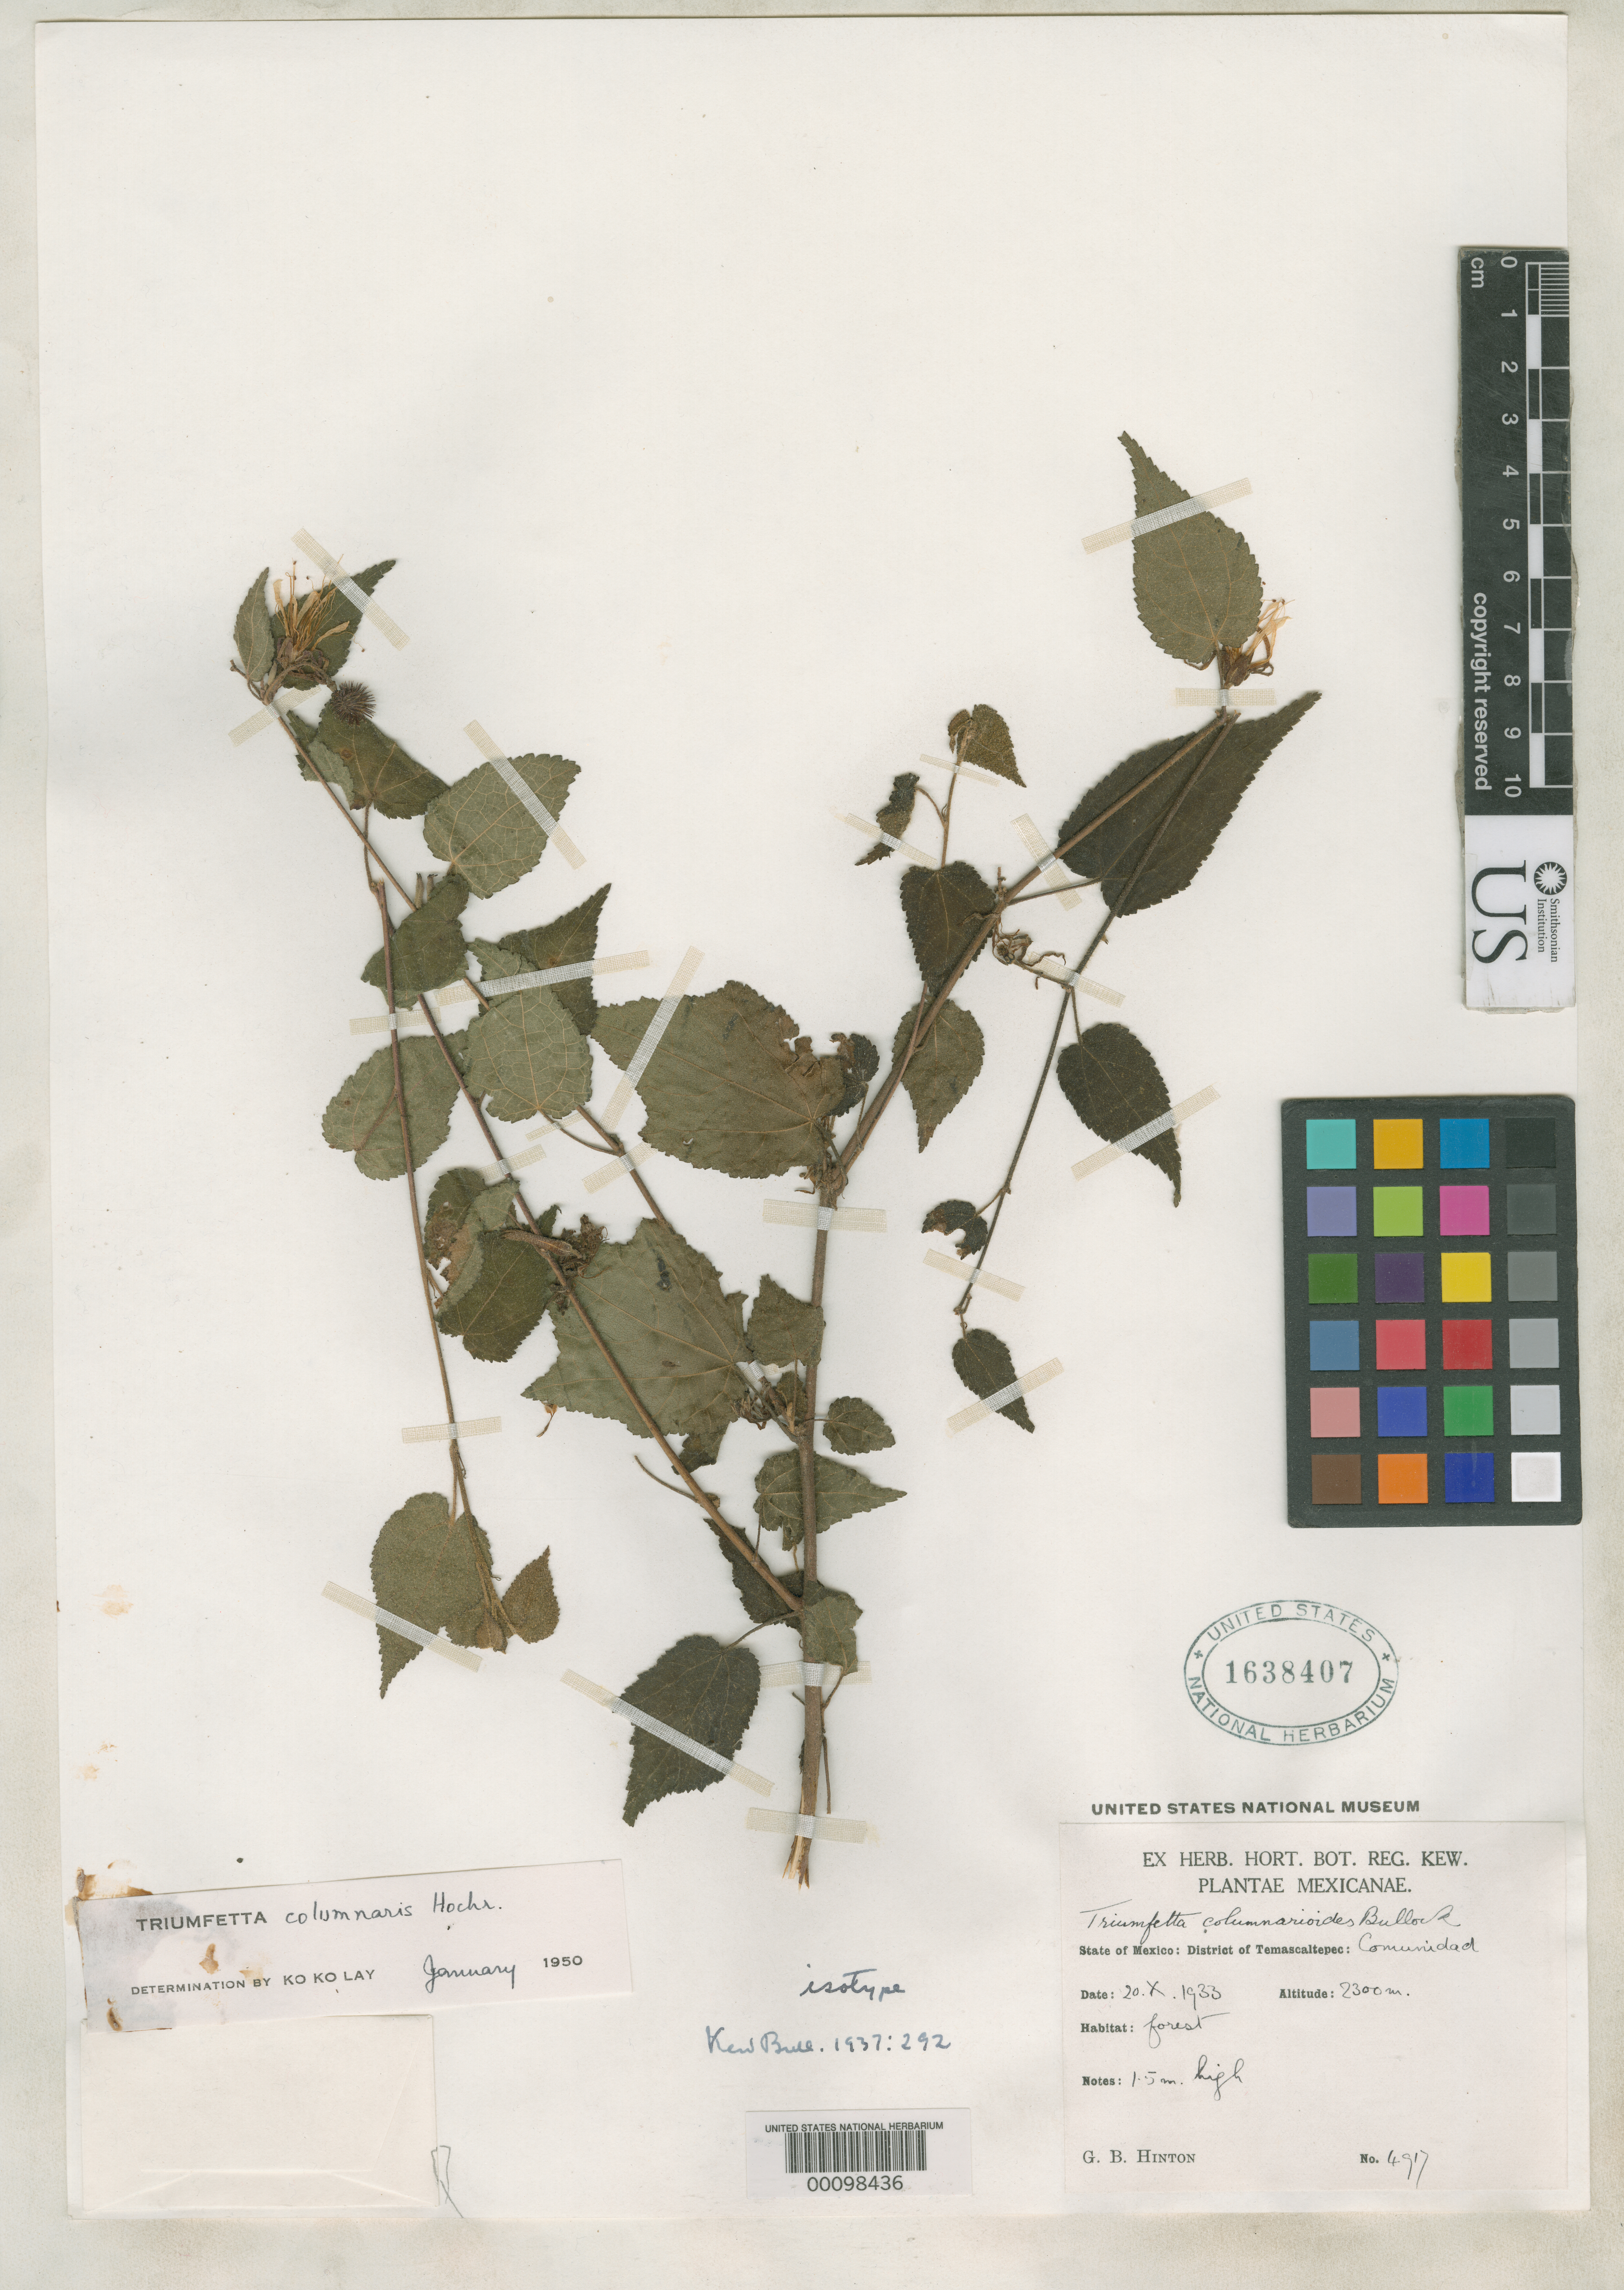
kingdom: Plantae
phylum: Tracheophyta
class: Magnoliopsida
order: Malvales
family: Malvaceae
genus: Triumfetta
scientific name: Triumfetta columnarioides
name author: Bullock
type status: Isotype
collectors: G. B. Hinton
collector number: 4917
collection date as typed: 20 Oct 1897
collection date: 1897-10-20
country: Mexico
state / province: México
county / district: Temascaltepec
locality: Comunidad.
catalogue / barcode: US 1638407